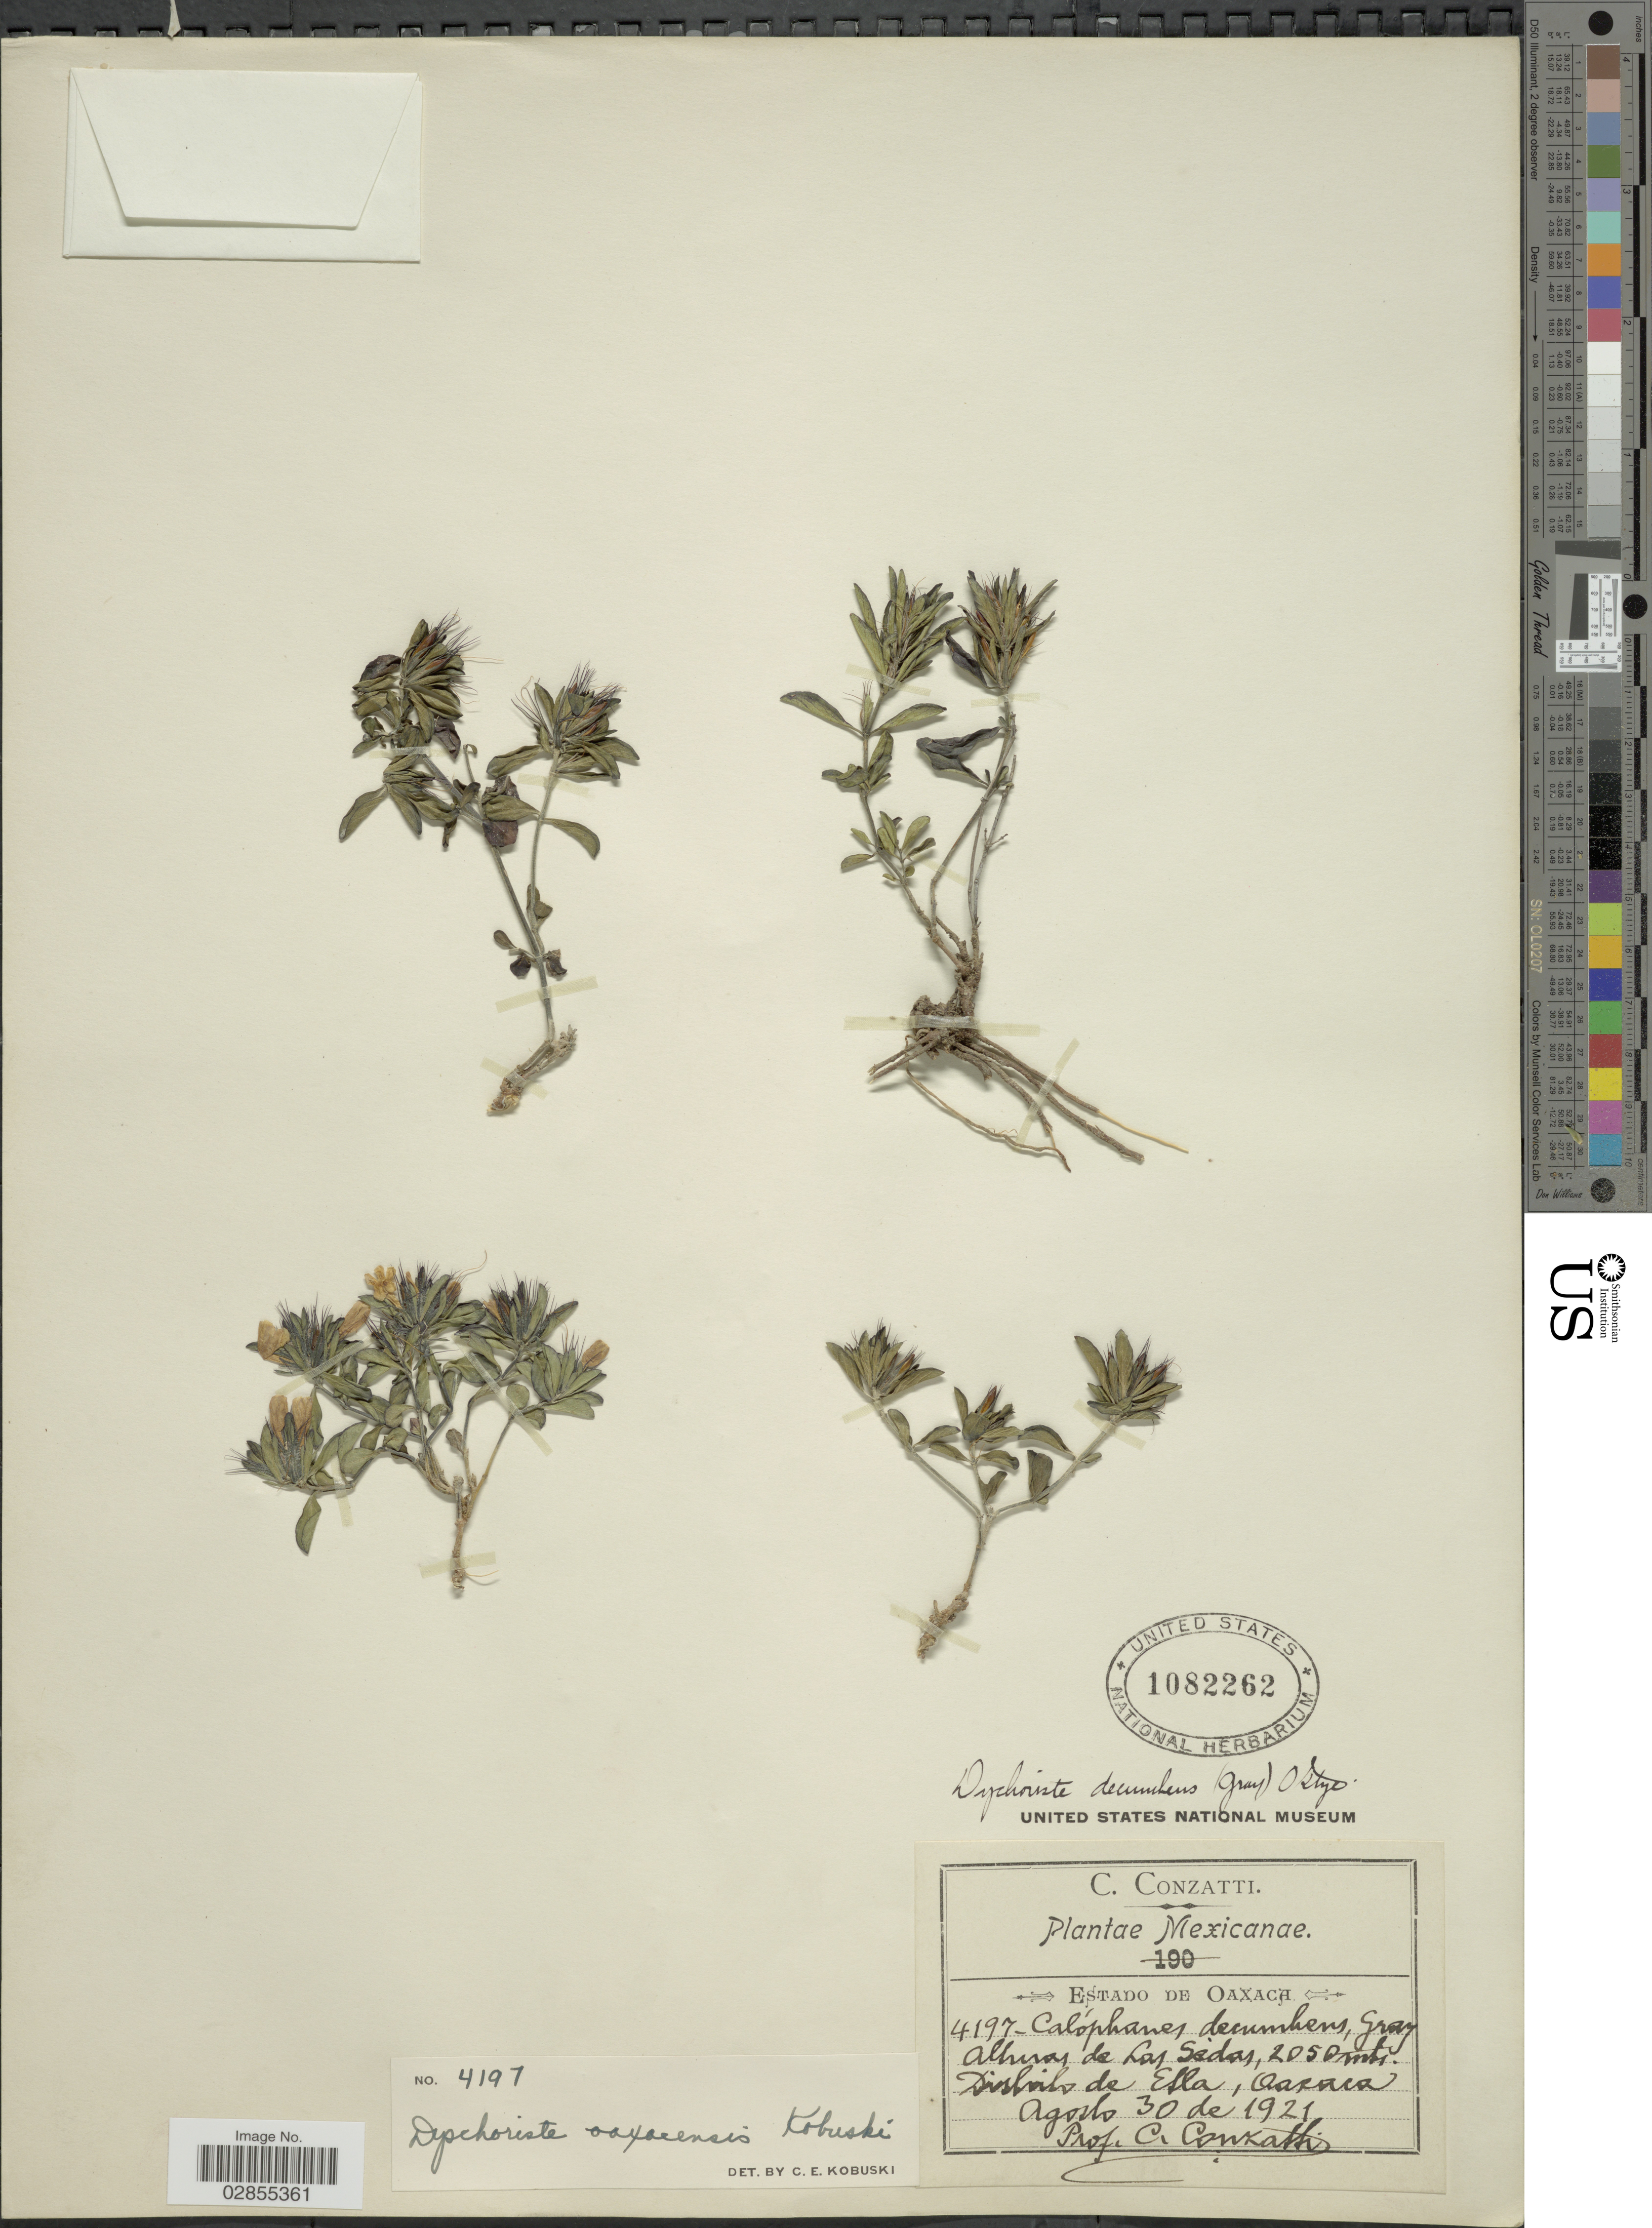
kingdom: Plantae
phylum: Tracheophyta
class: Magnoliopsida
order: Lamiales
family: Acanthaceae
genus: Dyschoriste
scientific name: Dyschoriste capitata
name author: (Oerst.) Kuntze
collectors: C. Conzatti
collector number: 4197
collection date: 1921-08-30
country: Mexico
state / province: Oaxaca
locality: Alluras de Las Sidas, Distrito de Esla.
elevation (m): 2050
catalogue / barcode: US 1082262